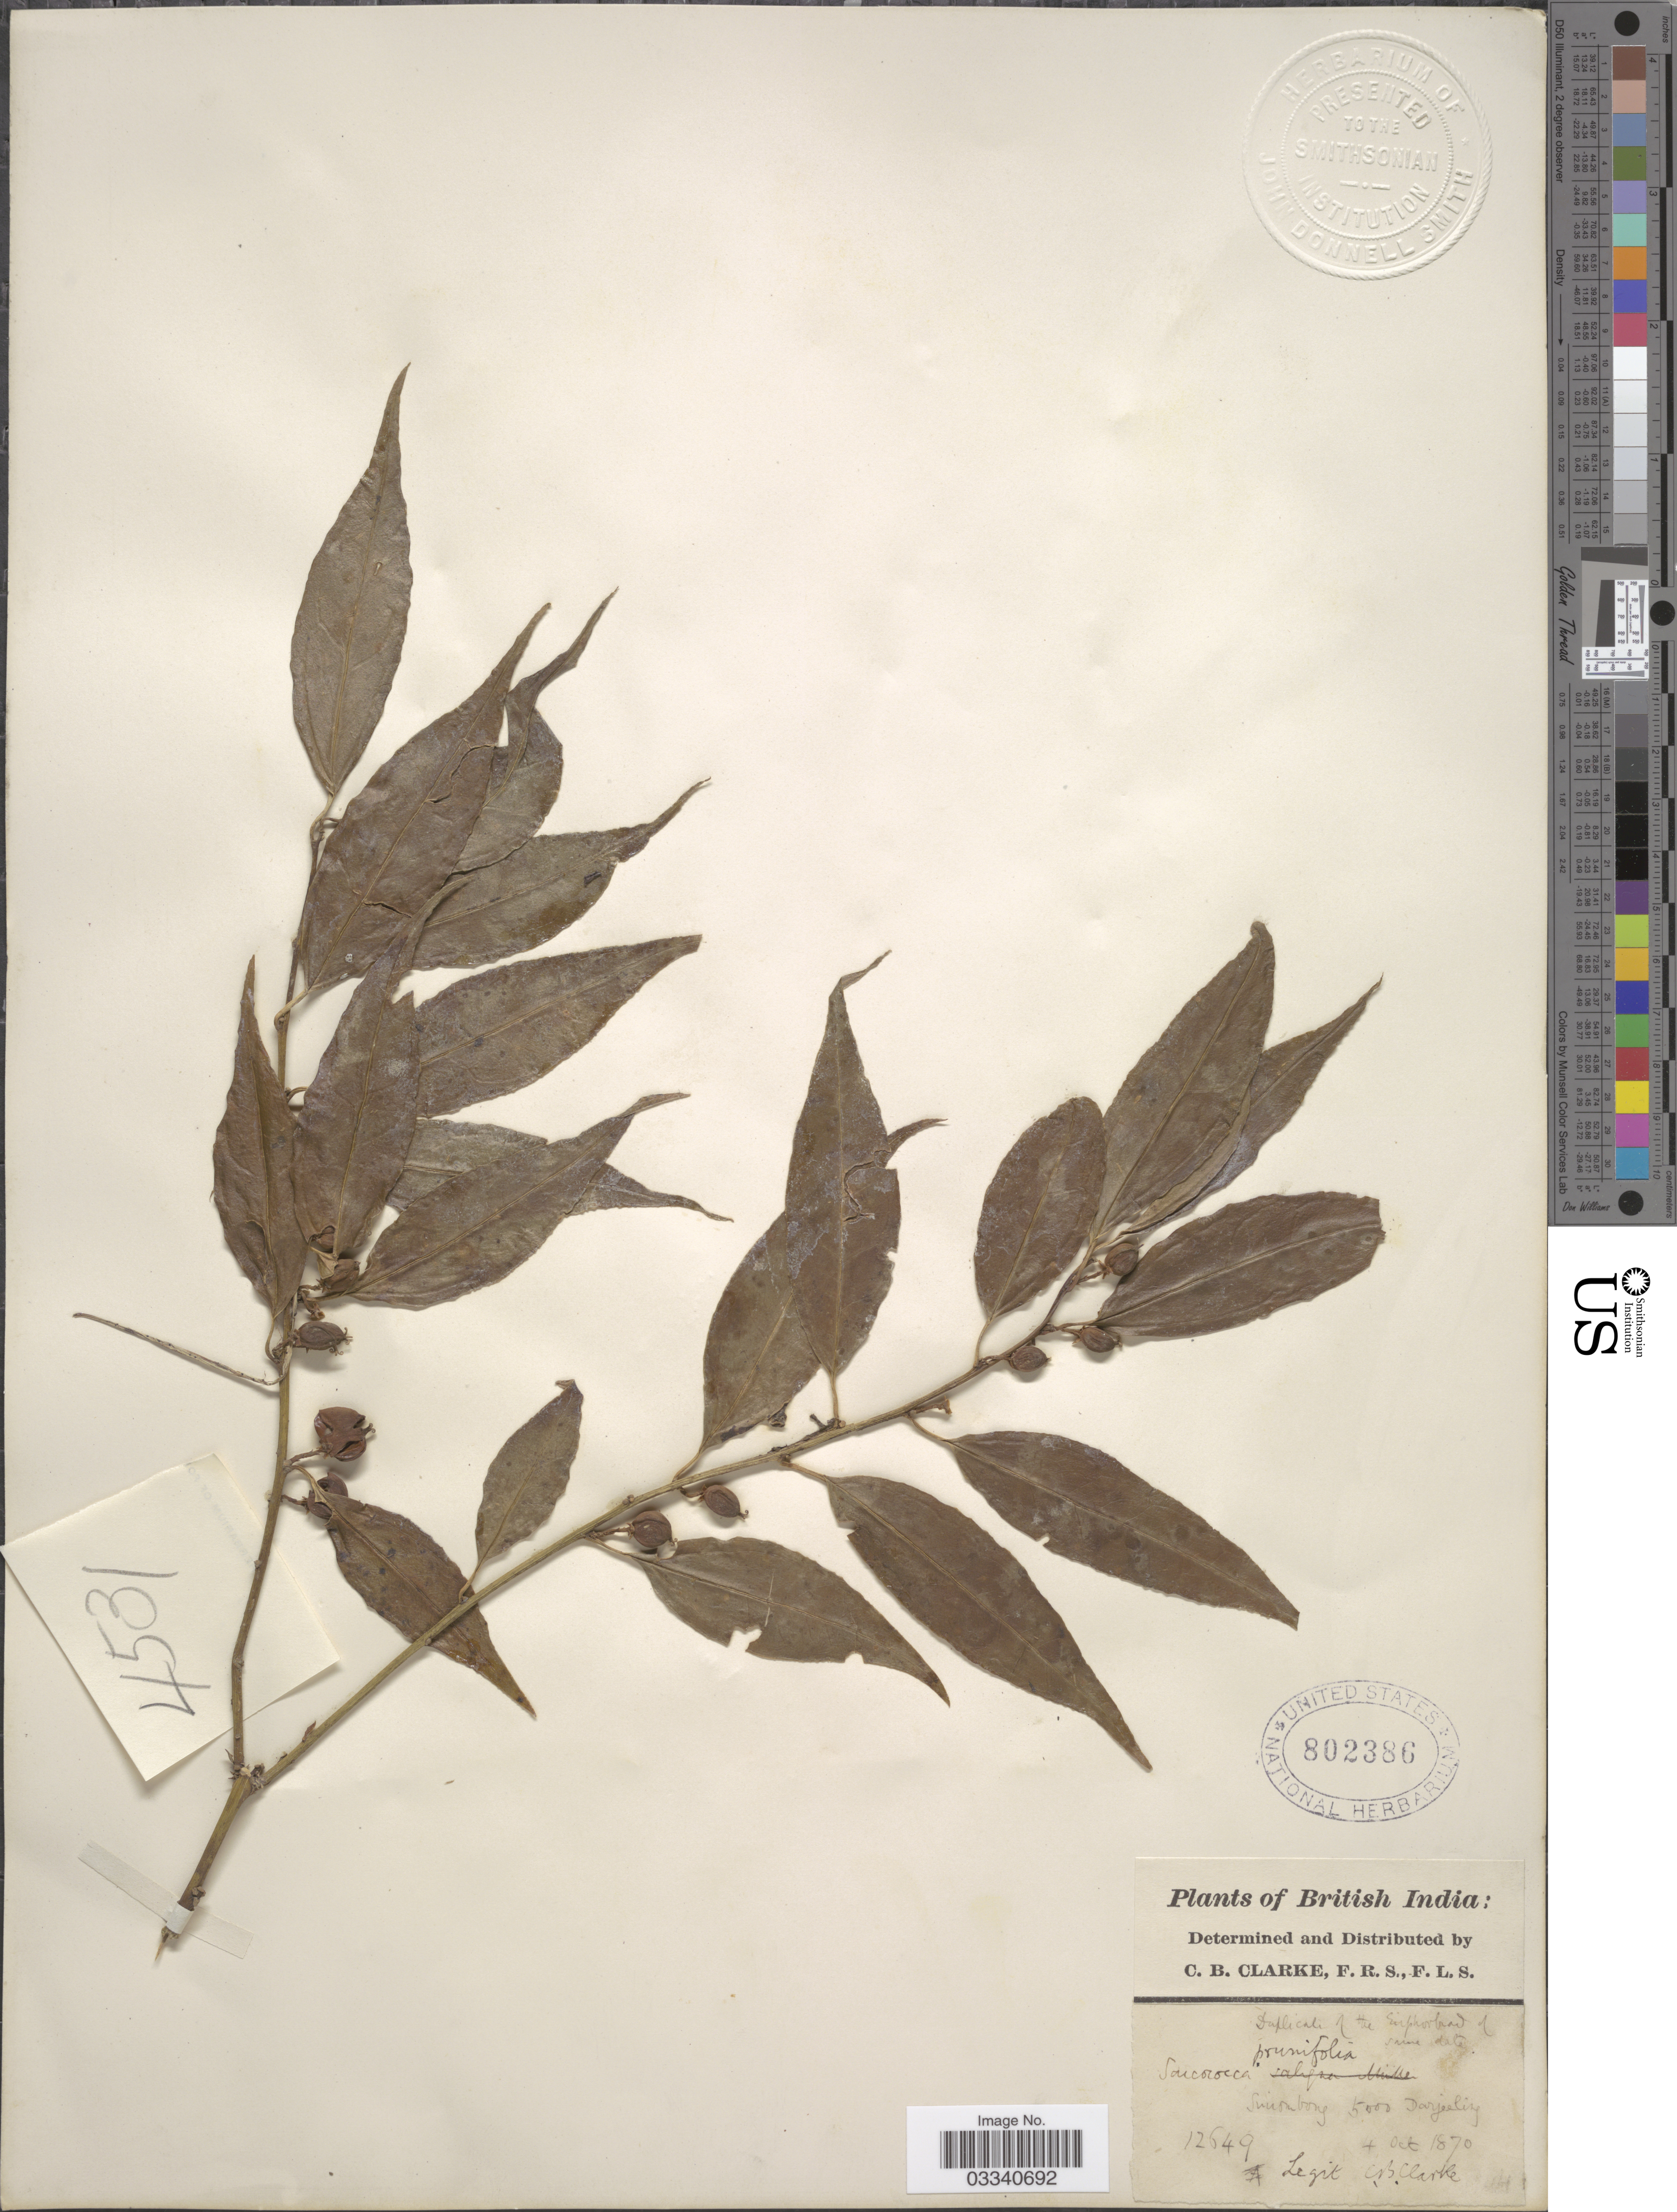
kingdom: Plantae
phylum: Tracheophyta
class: Magnoliopsida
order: Buxales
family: Buxaceae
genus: Sarcococca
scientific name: Sarcococca coriacea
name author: Müll. Arg.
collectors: C. B. Clarke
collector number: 12649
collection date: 1870-10-04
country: India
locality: British India. Sinombong [interpreted], Darjeeling.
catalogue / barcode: US 802386